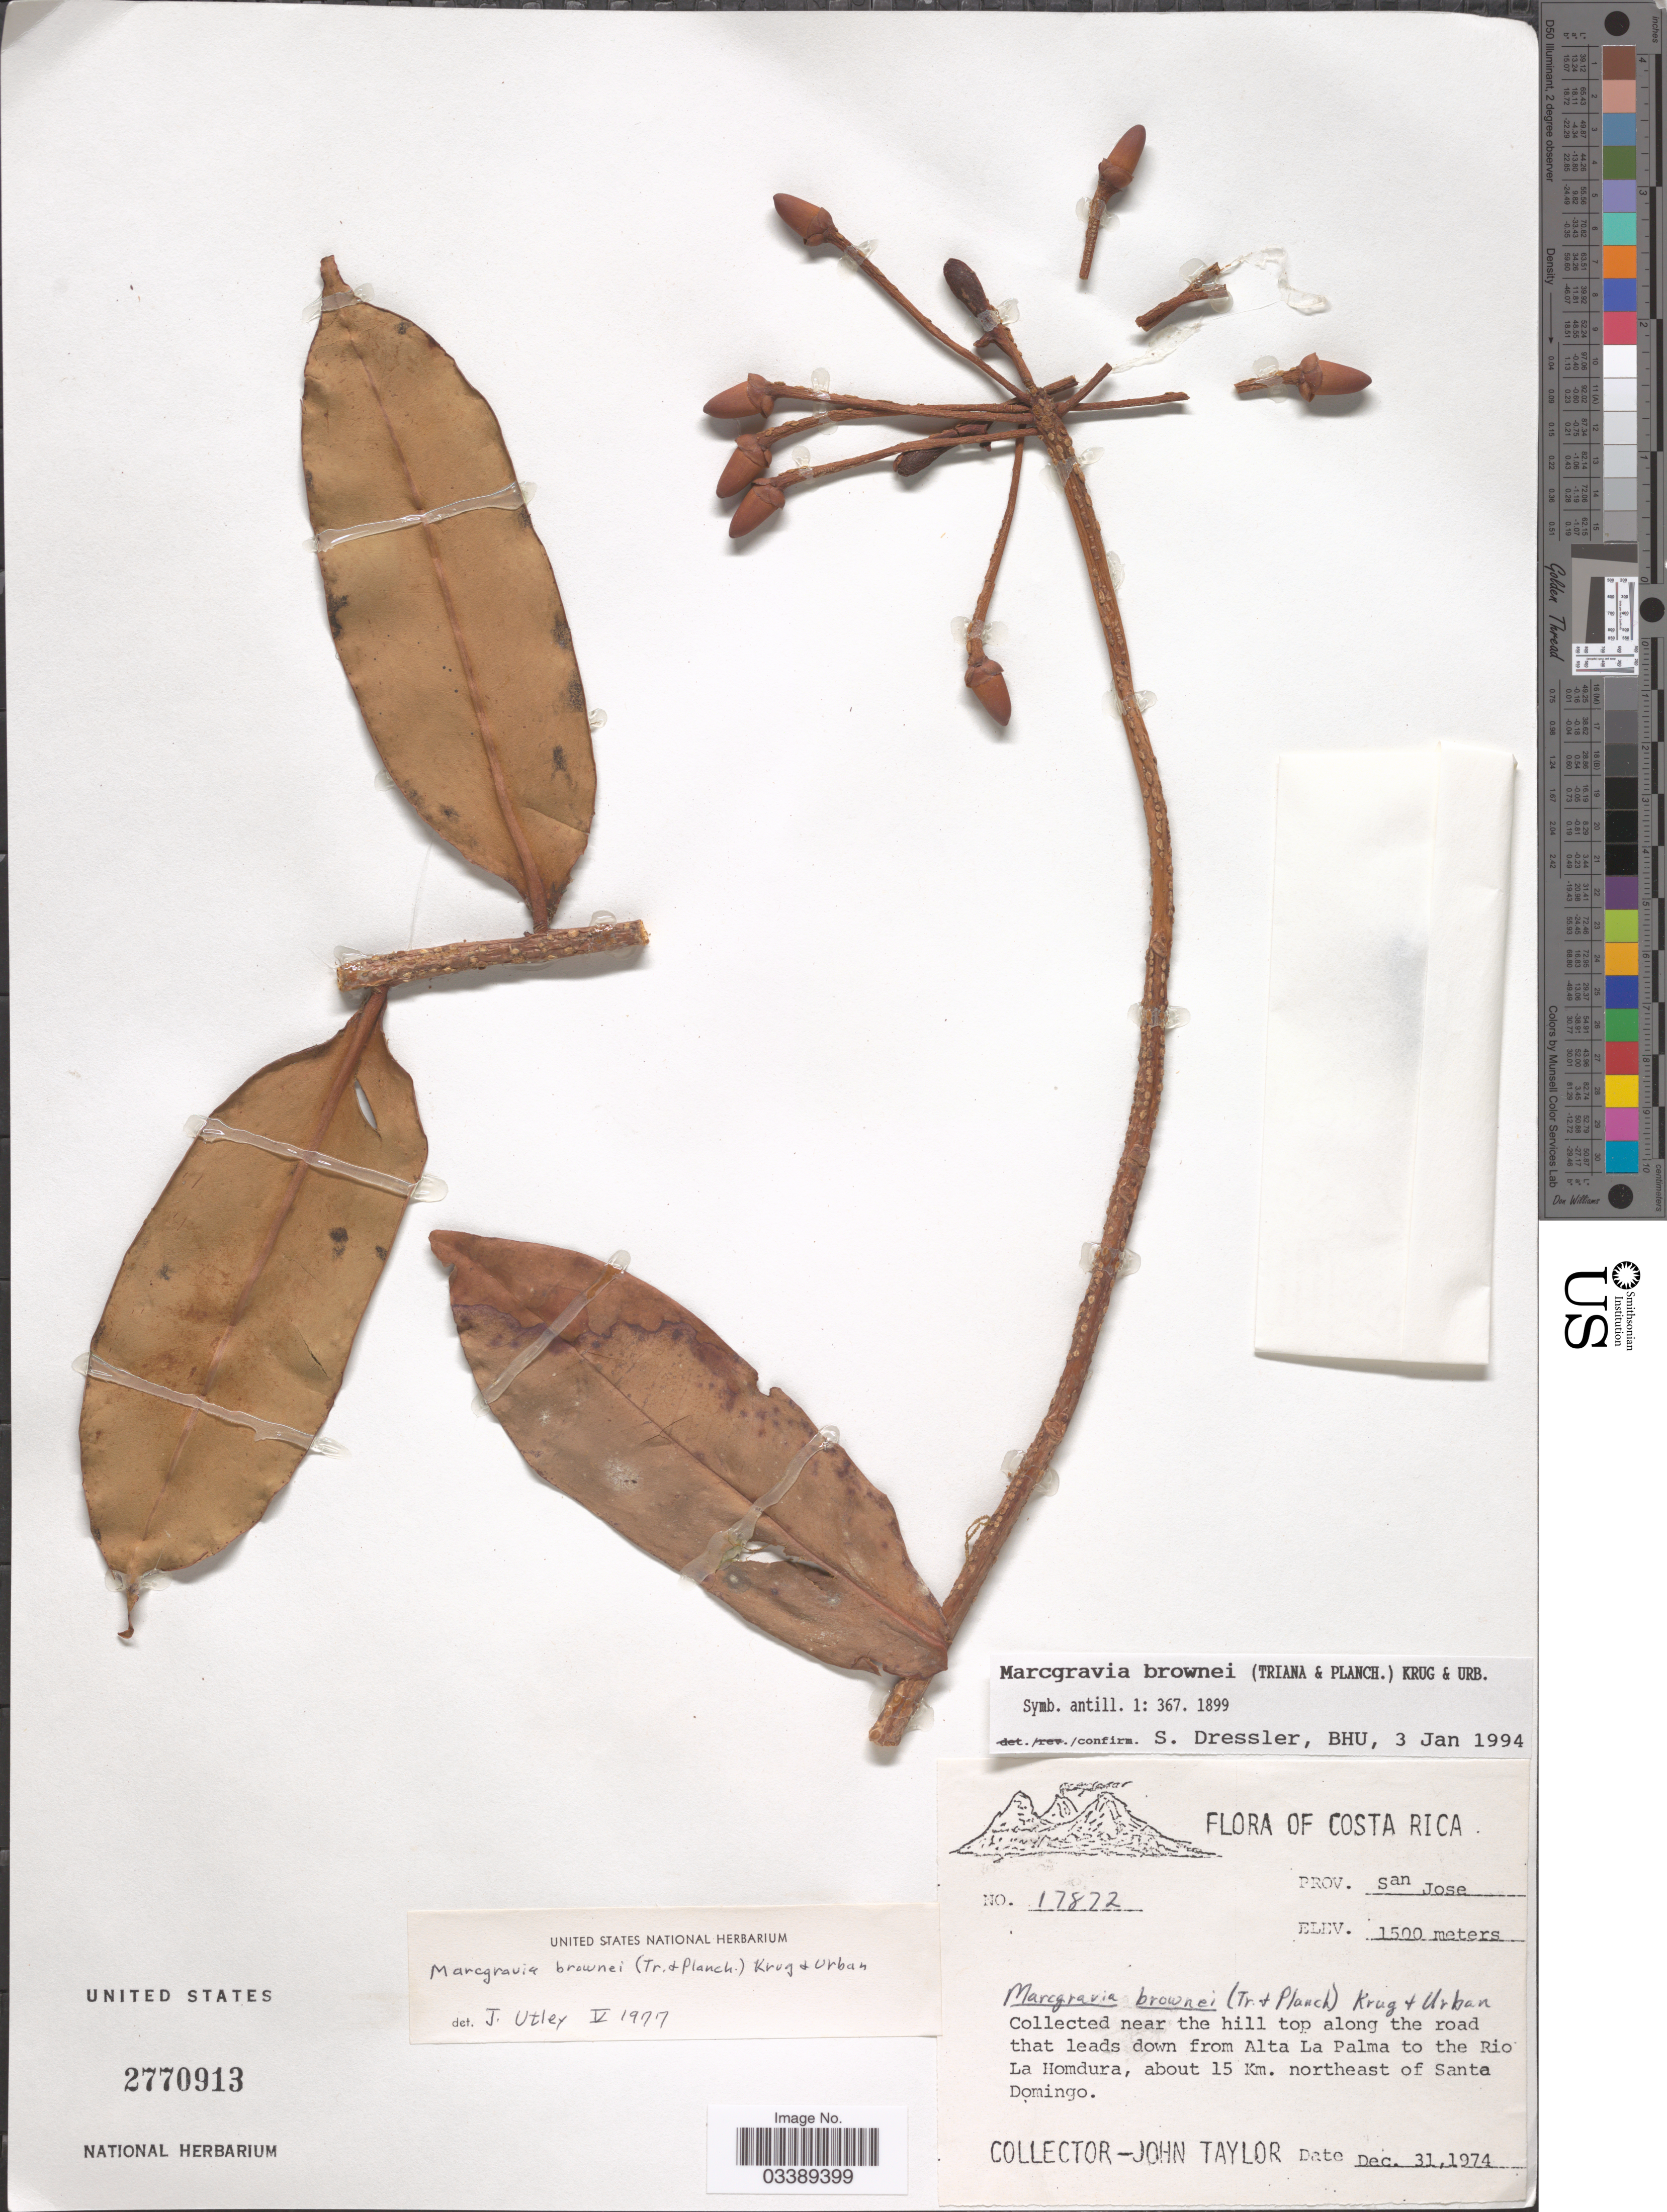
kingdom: Plantae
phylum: Tracheophyta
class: Magnoliopsida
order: Ericales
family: Marcgraviaceae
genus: Marcgravia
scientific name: Marcgravia brownei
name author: (Triana & Planch.) Krug & Urb.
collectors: J. Taylor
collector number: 17872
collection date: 1974-12-31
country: Costa Rica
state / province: San José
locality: Near the hill top along the road that leads down from Alta La Palma to the Rio La Homdura, about 15 Km. northeast of Santa Domingo.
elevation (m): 1500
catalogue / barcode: US 2770913